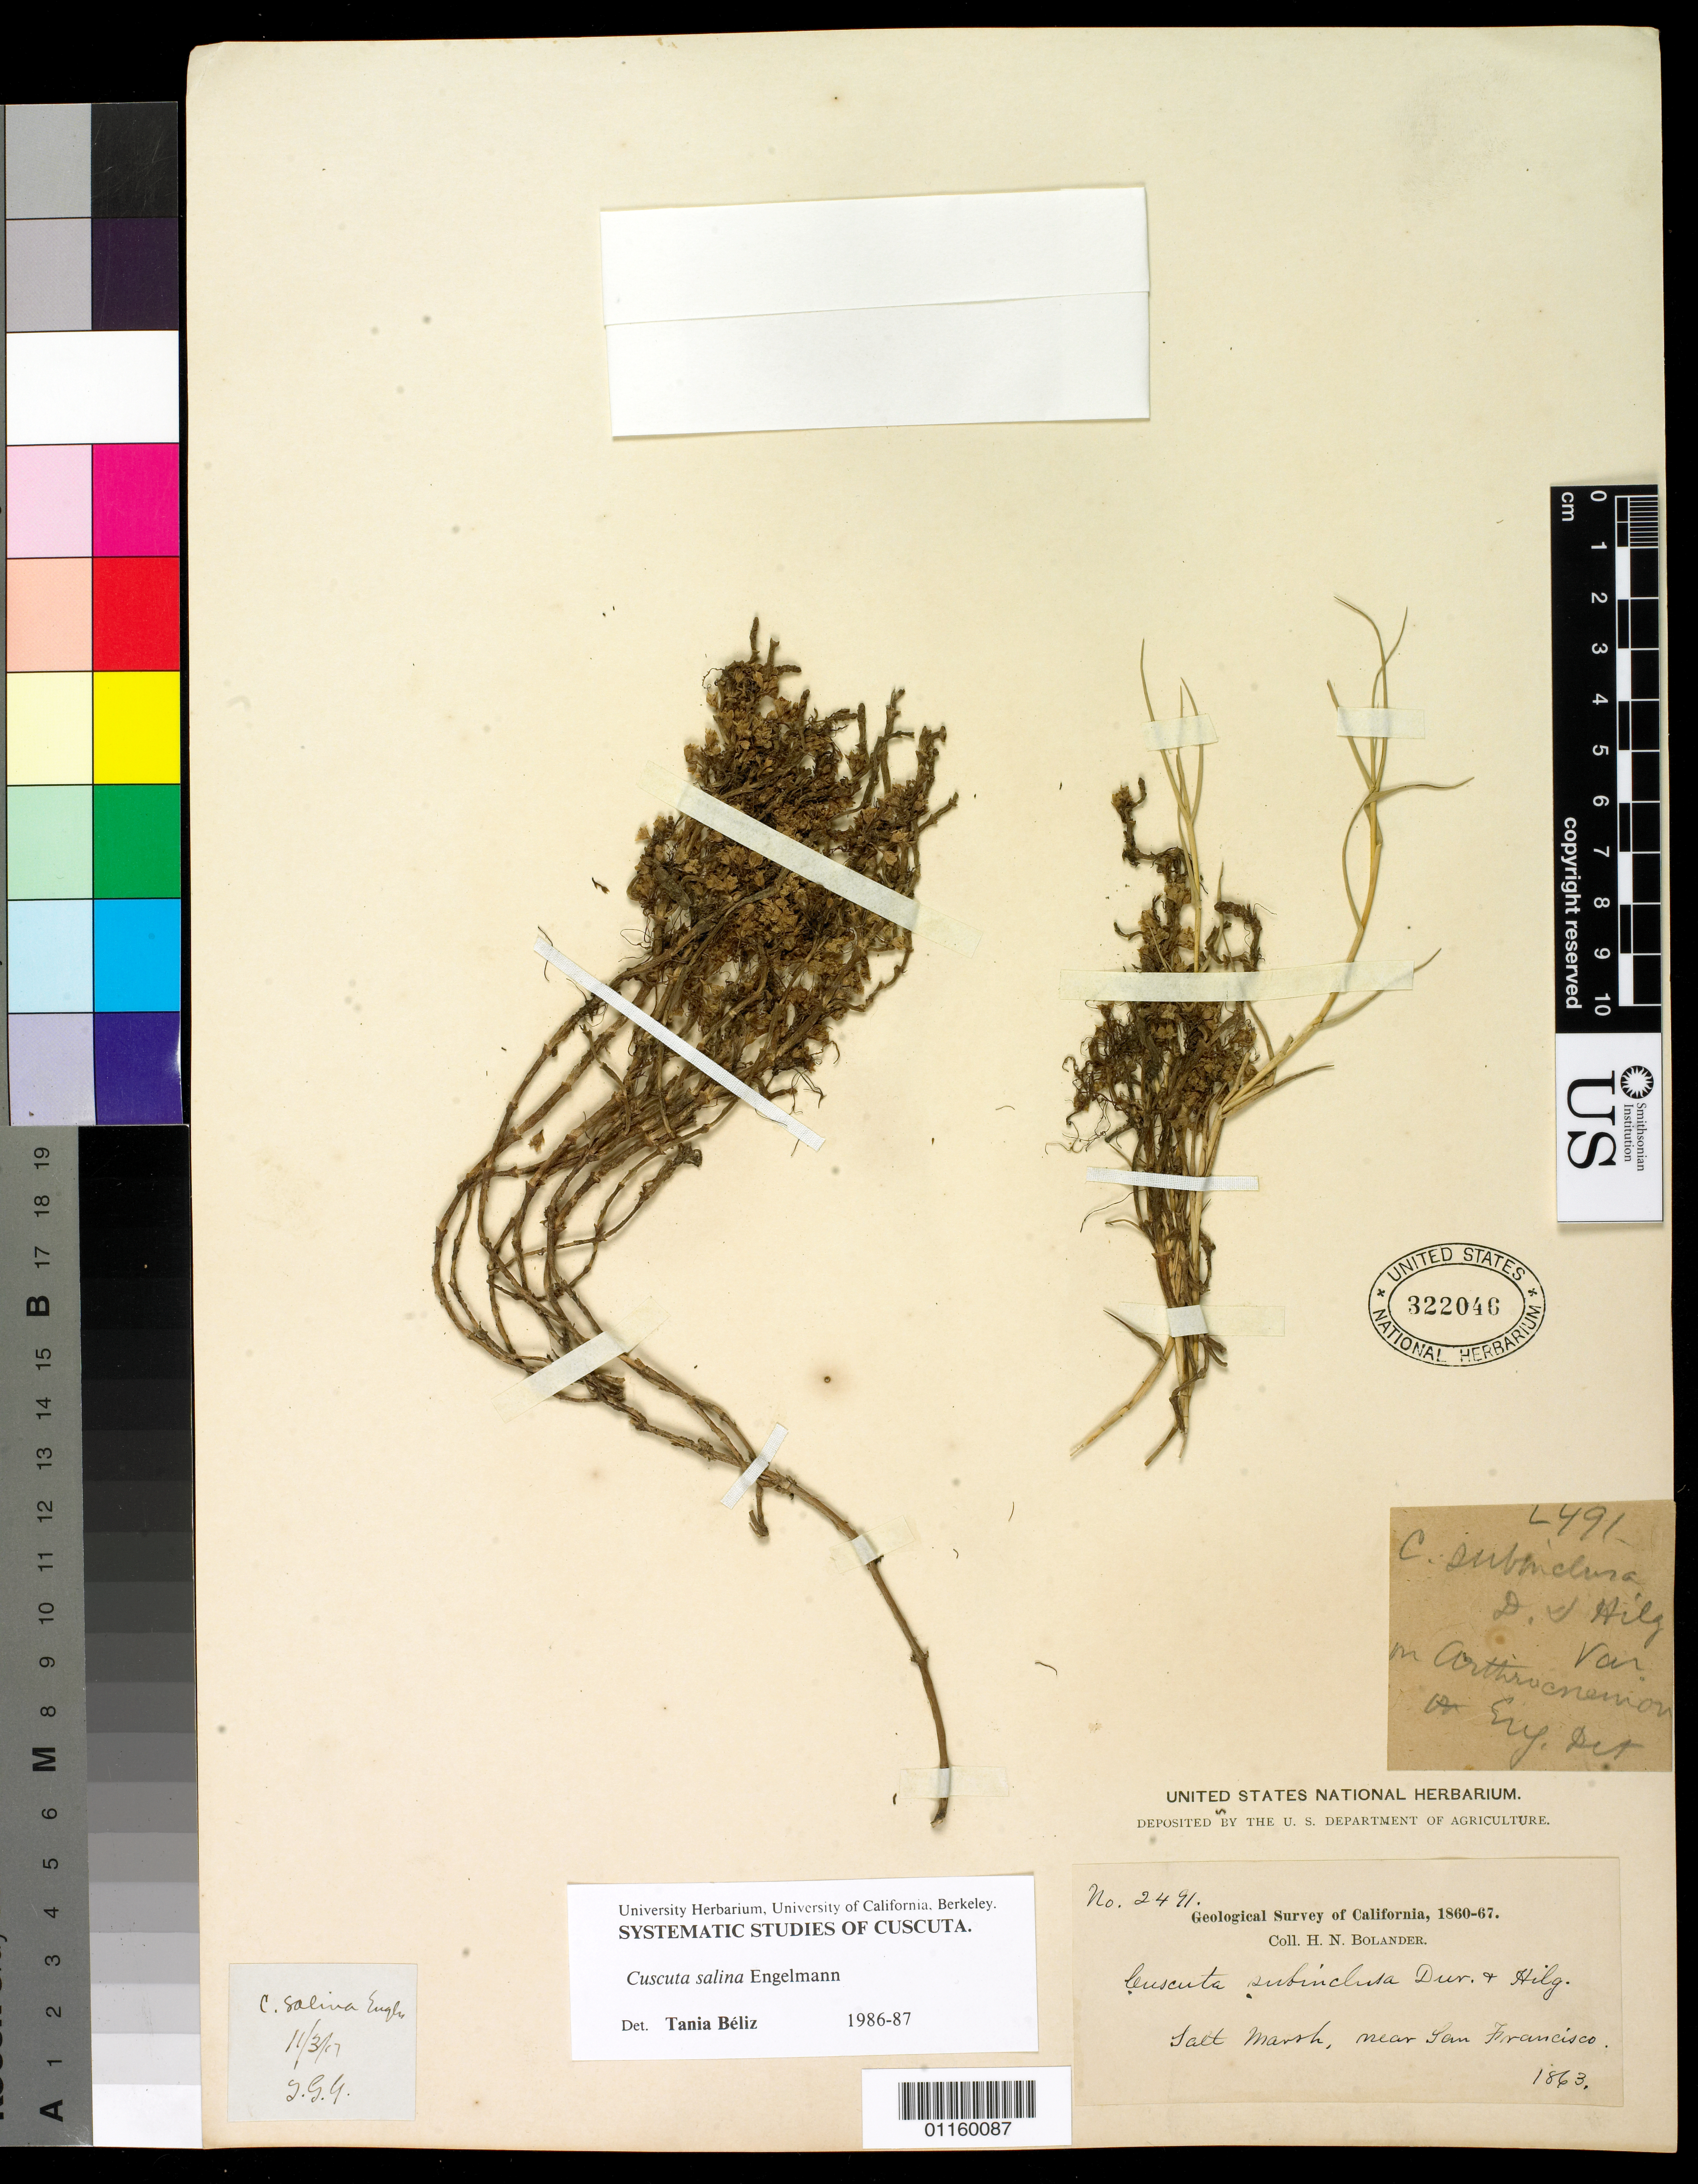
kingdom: Plantae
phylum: Tracheophyta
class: Magnoliopsida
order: Solanales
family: Convolvulaceae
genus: Cuscuta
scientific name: Cuscuta salina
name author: Engelm.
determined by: Béliz, T.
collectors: H. Bolander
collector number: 2491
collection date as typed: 1863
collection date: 1863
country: United States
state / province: California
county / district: San Francisco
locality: Salt Marsh near San Francisco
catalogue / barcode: US 322046